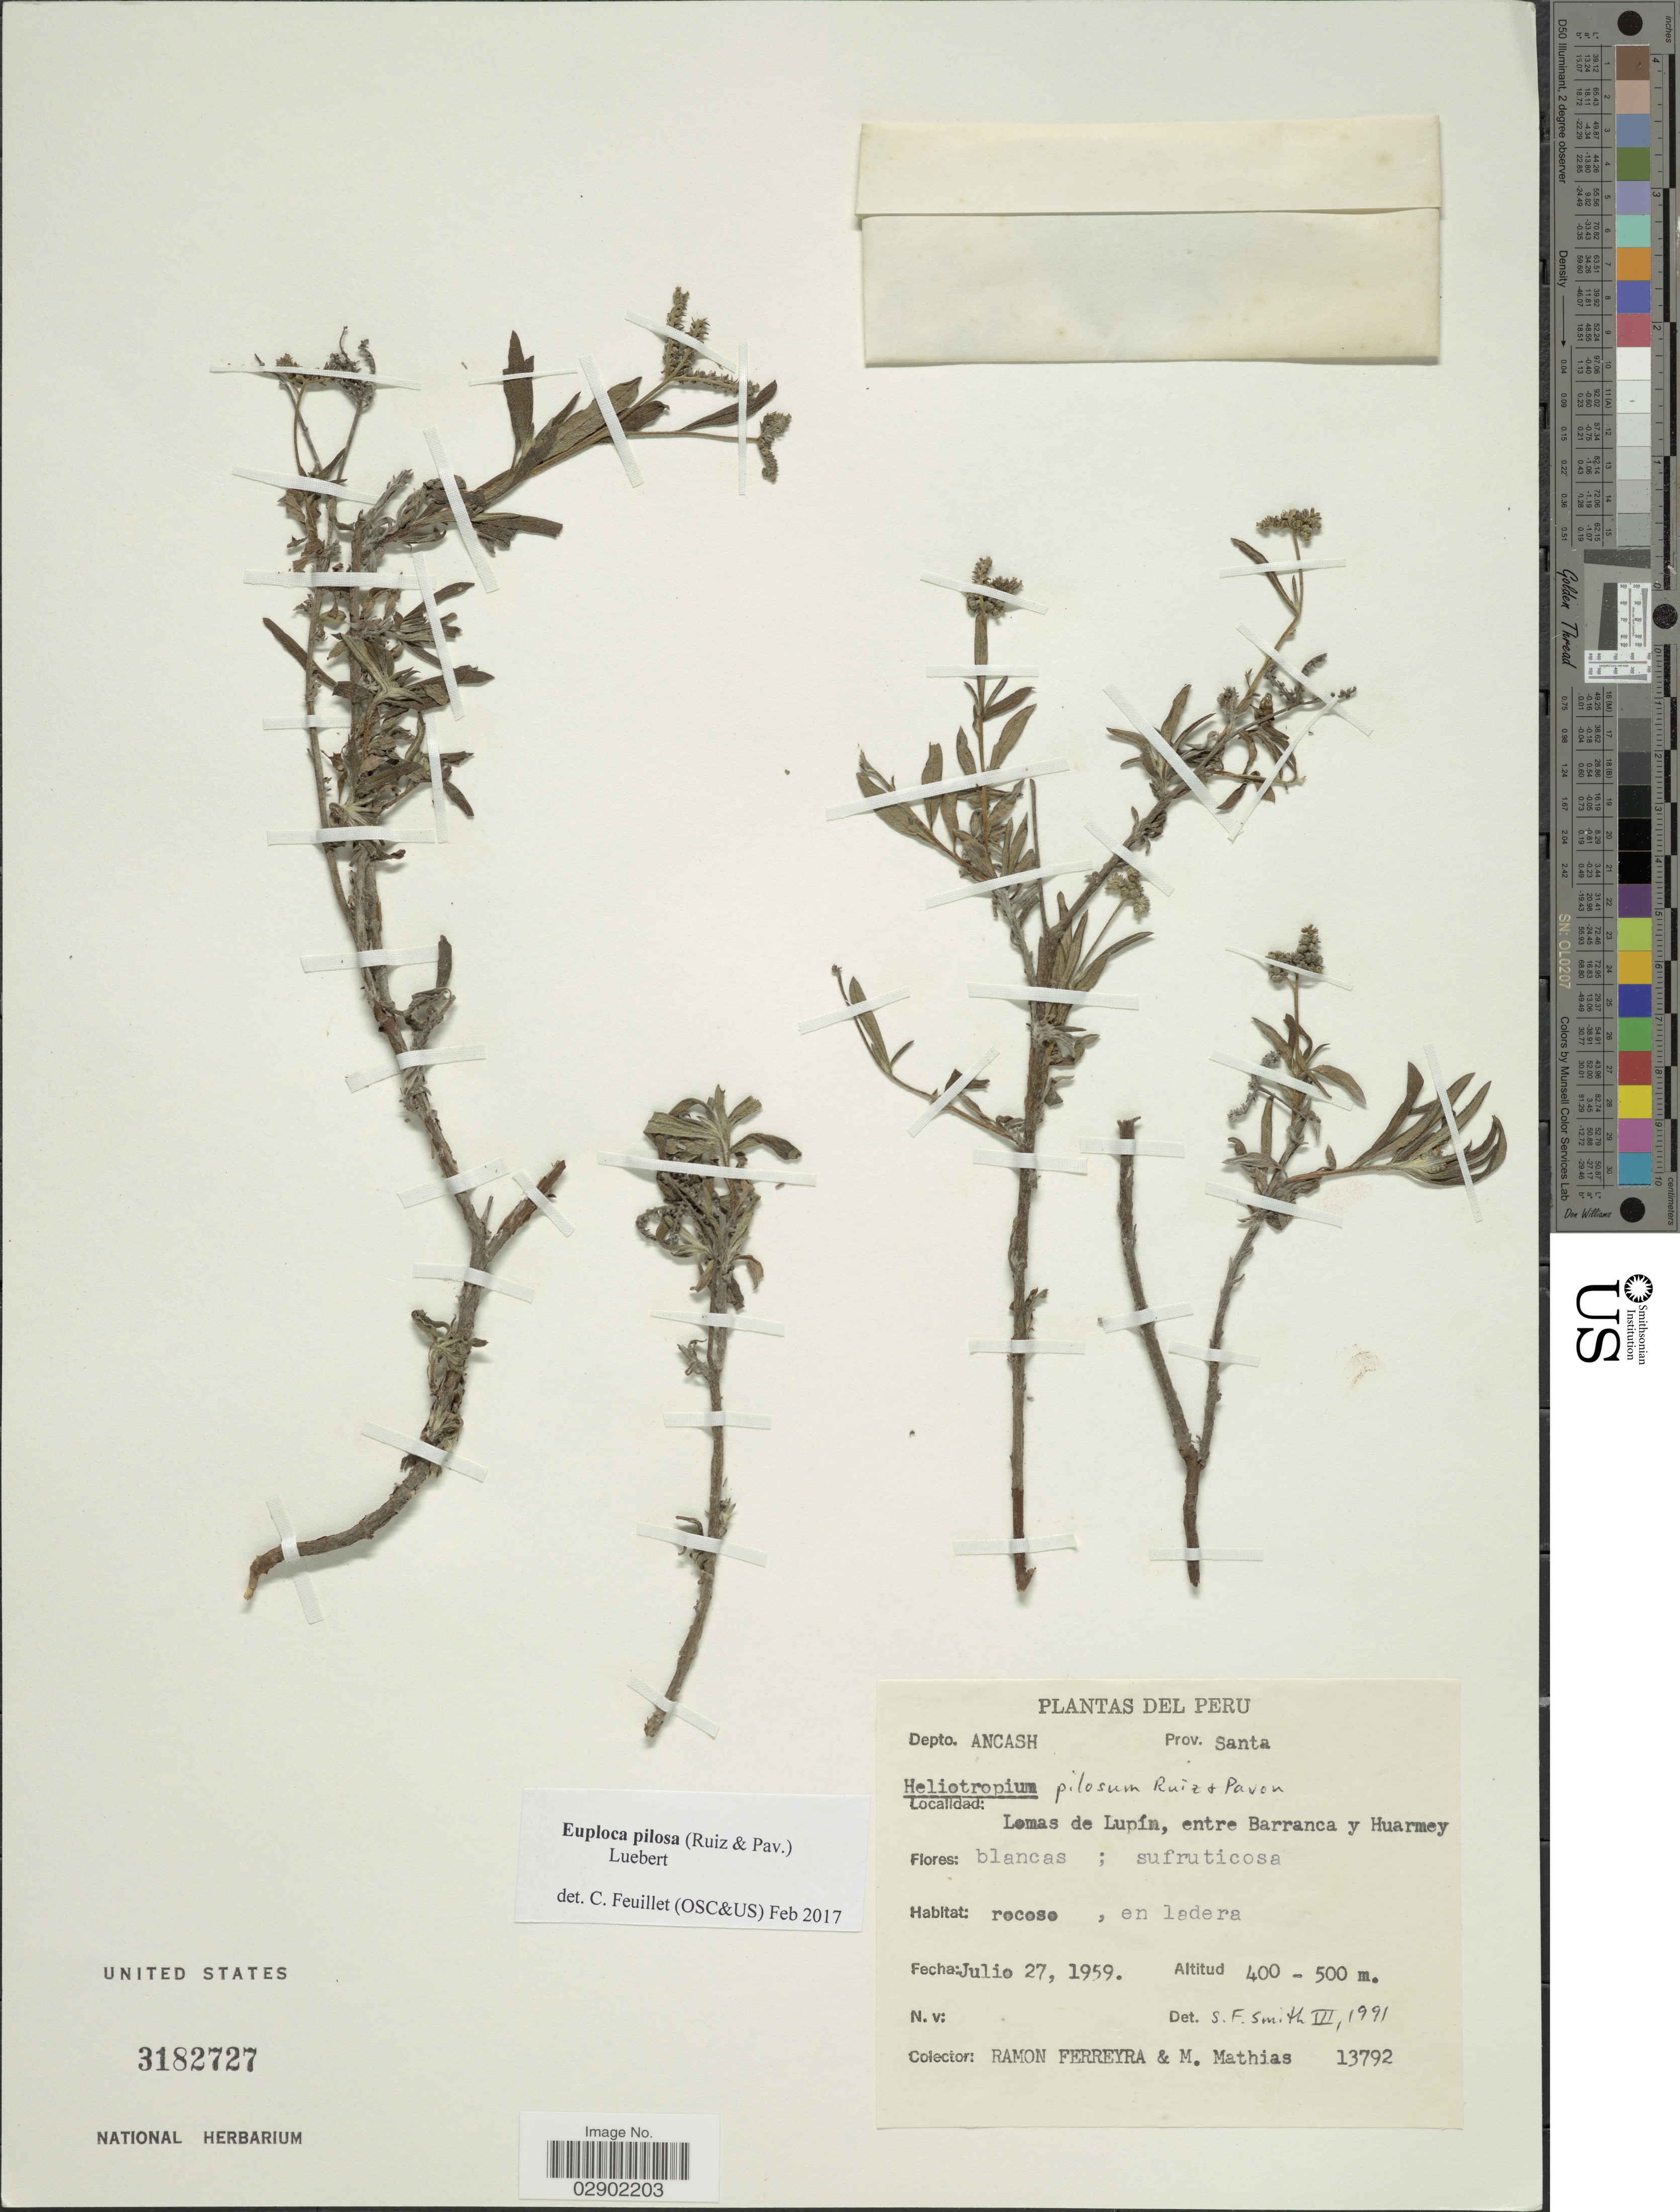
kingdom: Plantae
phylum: Tracheophyta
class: Magnoliopsida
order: Boraginales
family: Heliotropiaceae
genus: Euploca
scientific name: Euploca pilosa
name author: (Ruiz & Pav.)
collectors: R. A. Ferreyra & M. Mathias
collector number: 13792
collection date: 1959-07-27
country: Peru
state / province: Ancash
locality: Depto. Ancash. Prov. Santa. Lomas de Lupín, entre Barranca y Huarmey.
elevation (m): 400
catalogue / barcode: US 3182727